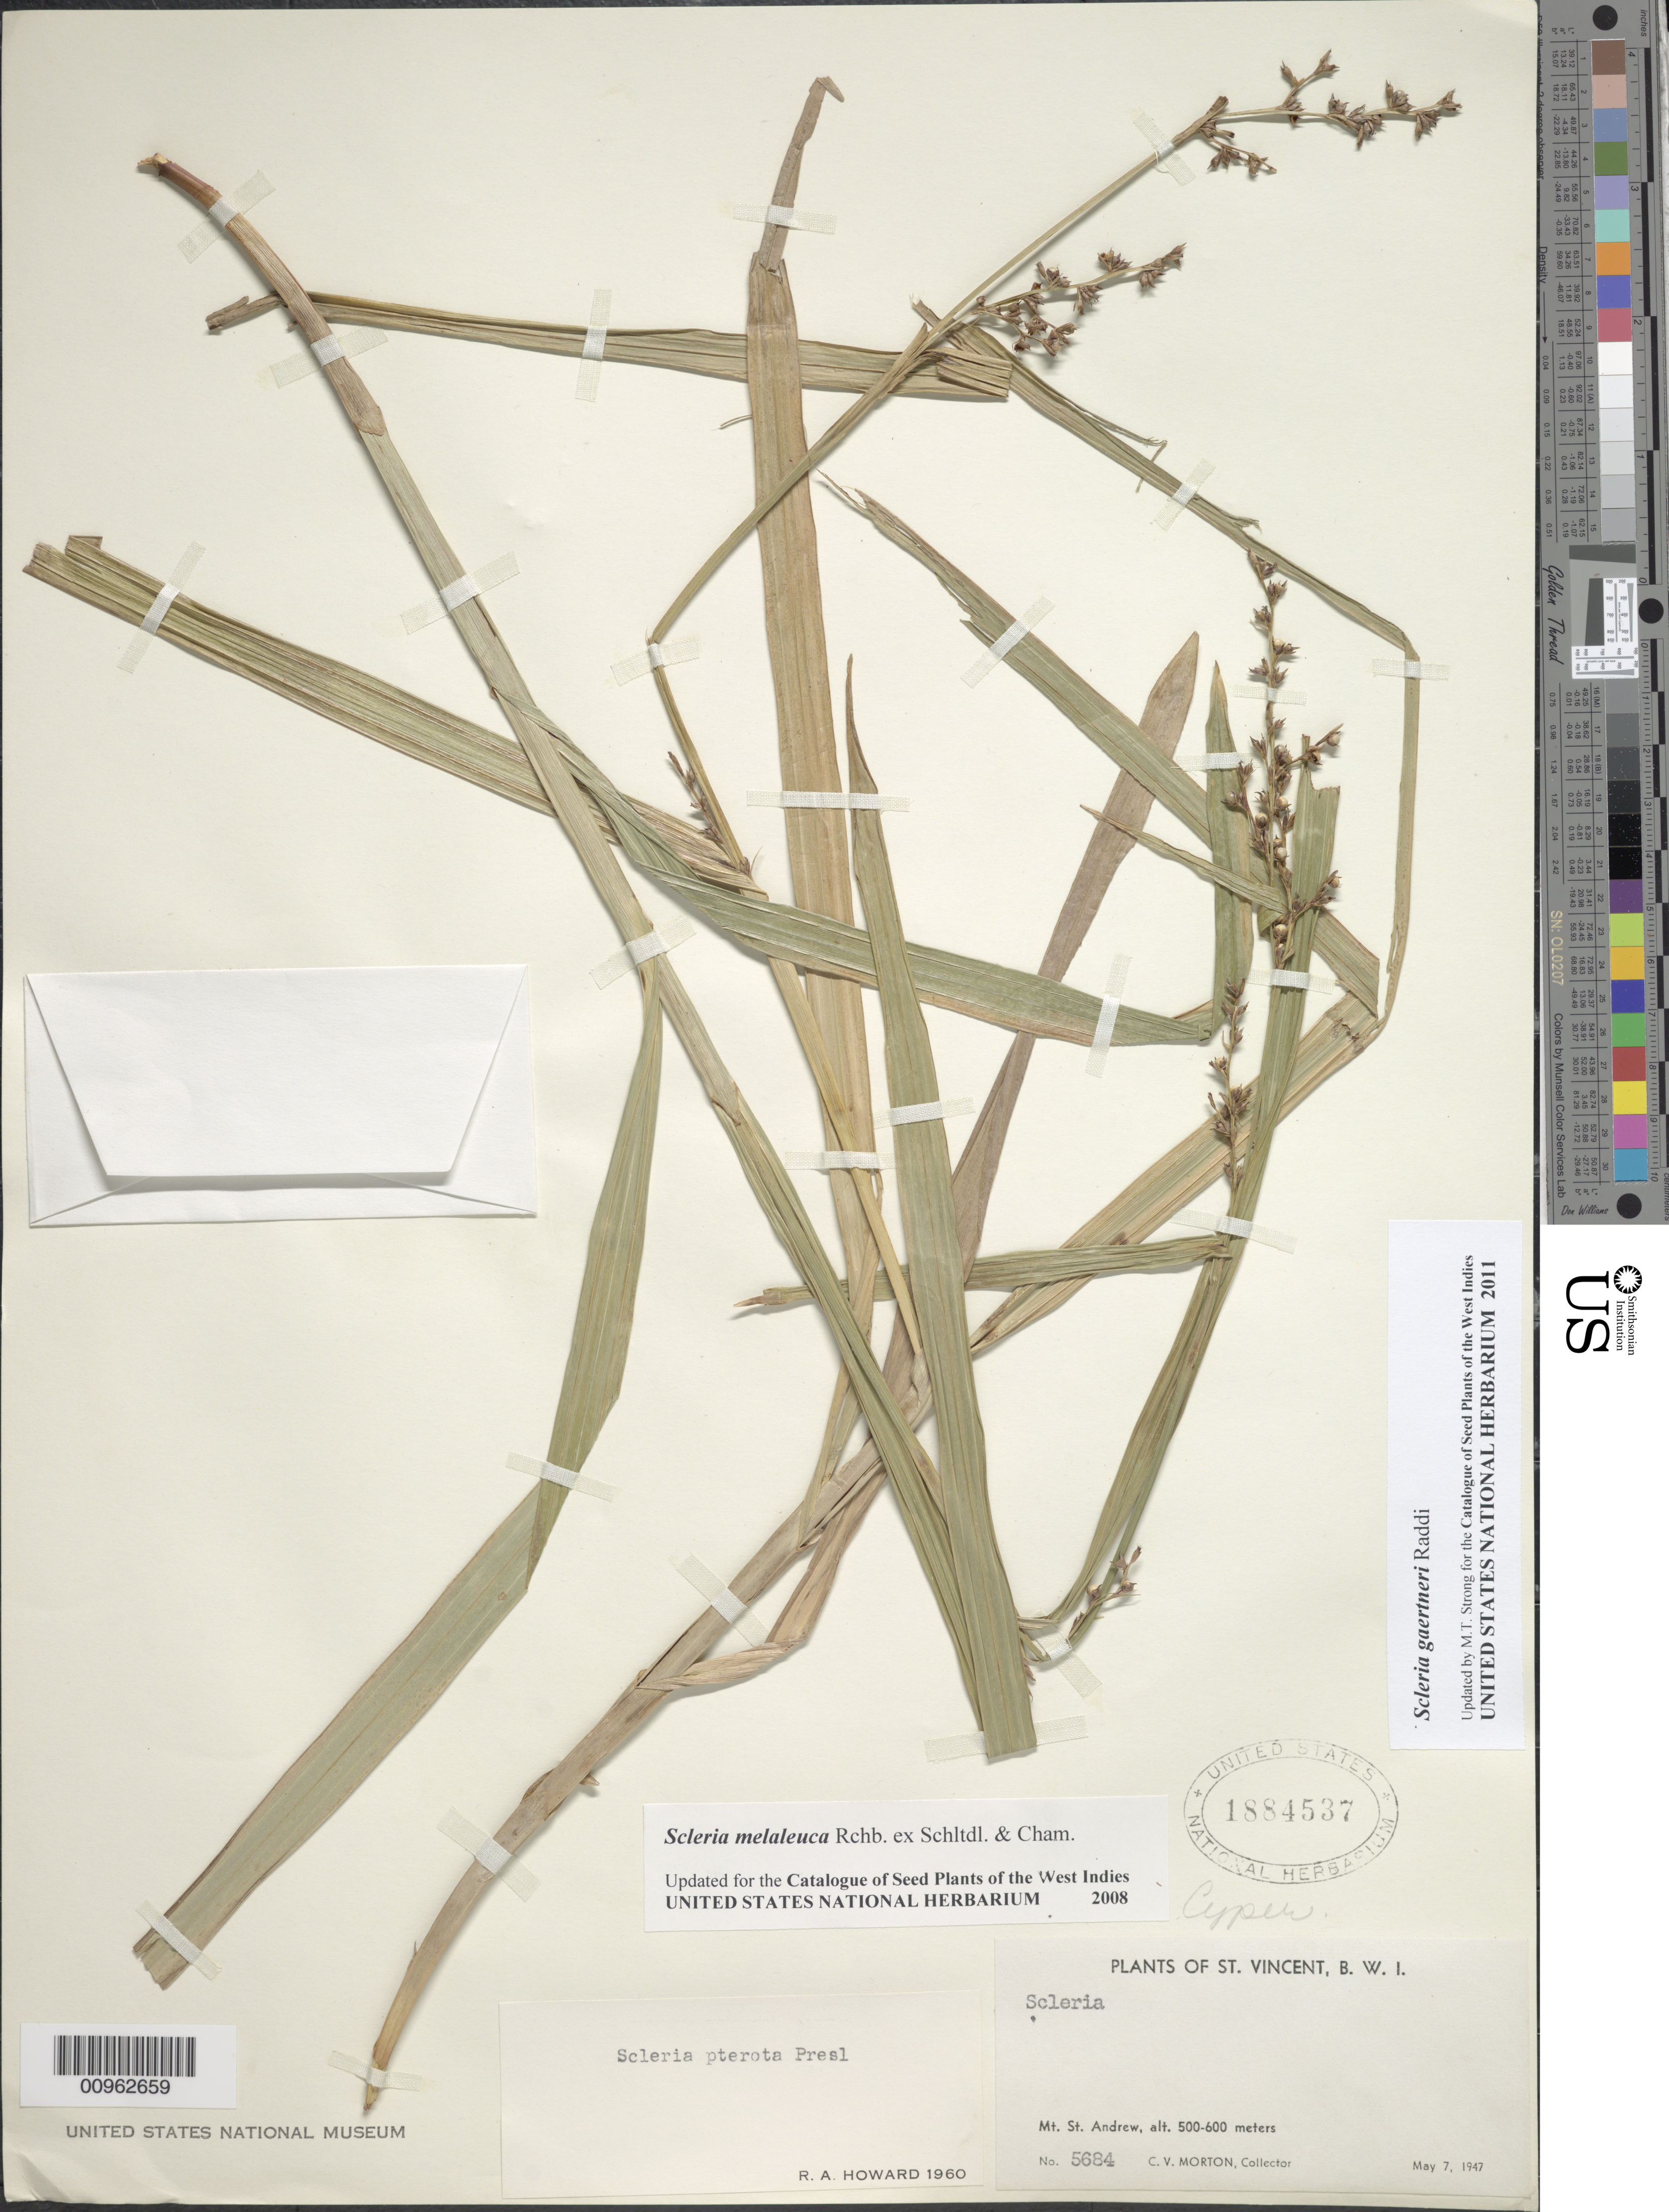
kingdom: Plantae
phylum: Tracheophyta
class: Liliopsida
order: Poales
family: Cyperaceae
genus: Scleria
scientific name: Scleria gaertneri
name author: Raddi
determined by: Strong, M. T., (US), Smithsonian Institution - National Museum of Natural History (UNITED STATES)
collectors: C. V. Morton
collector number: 5684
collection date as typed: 07 May 1947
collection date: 1947-05-07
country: St. Vincent - Grenadines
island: St. Vincent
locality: Mt. St. Andrew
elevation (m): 500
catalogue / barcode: US 1884537